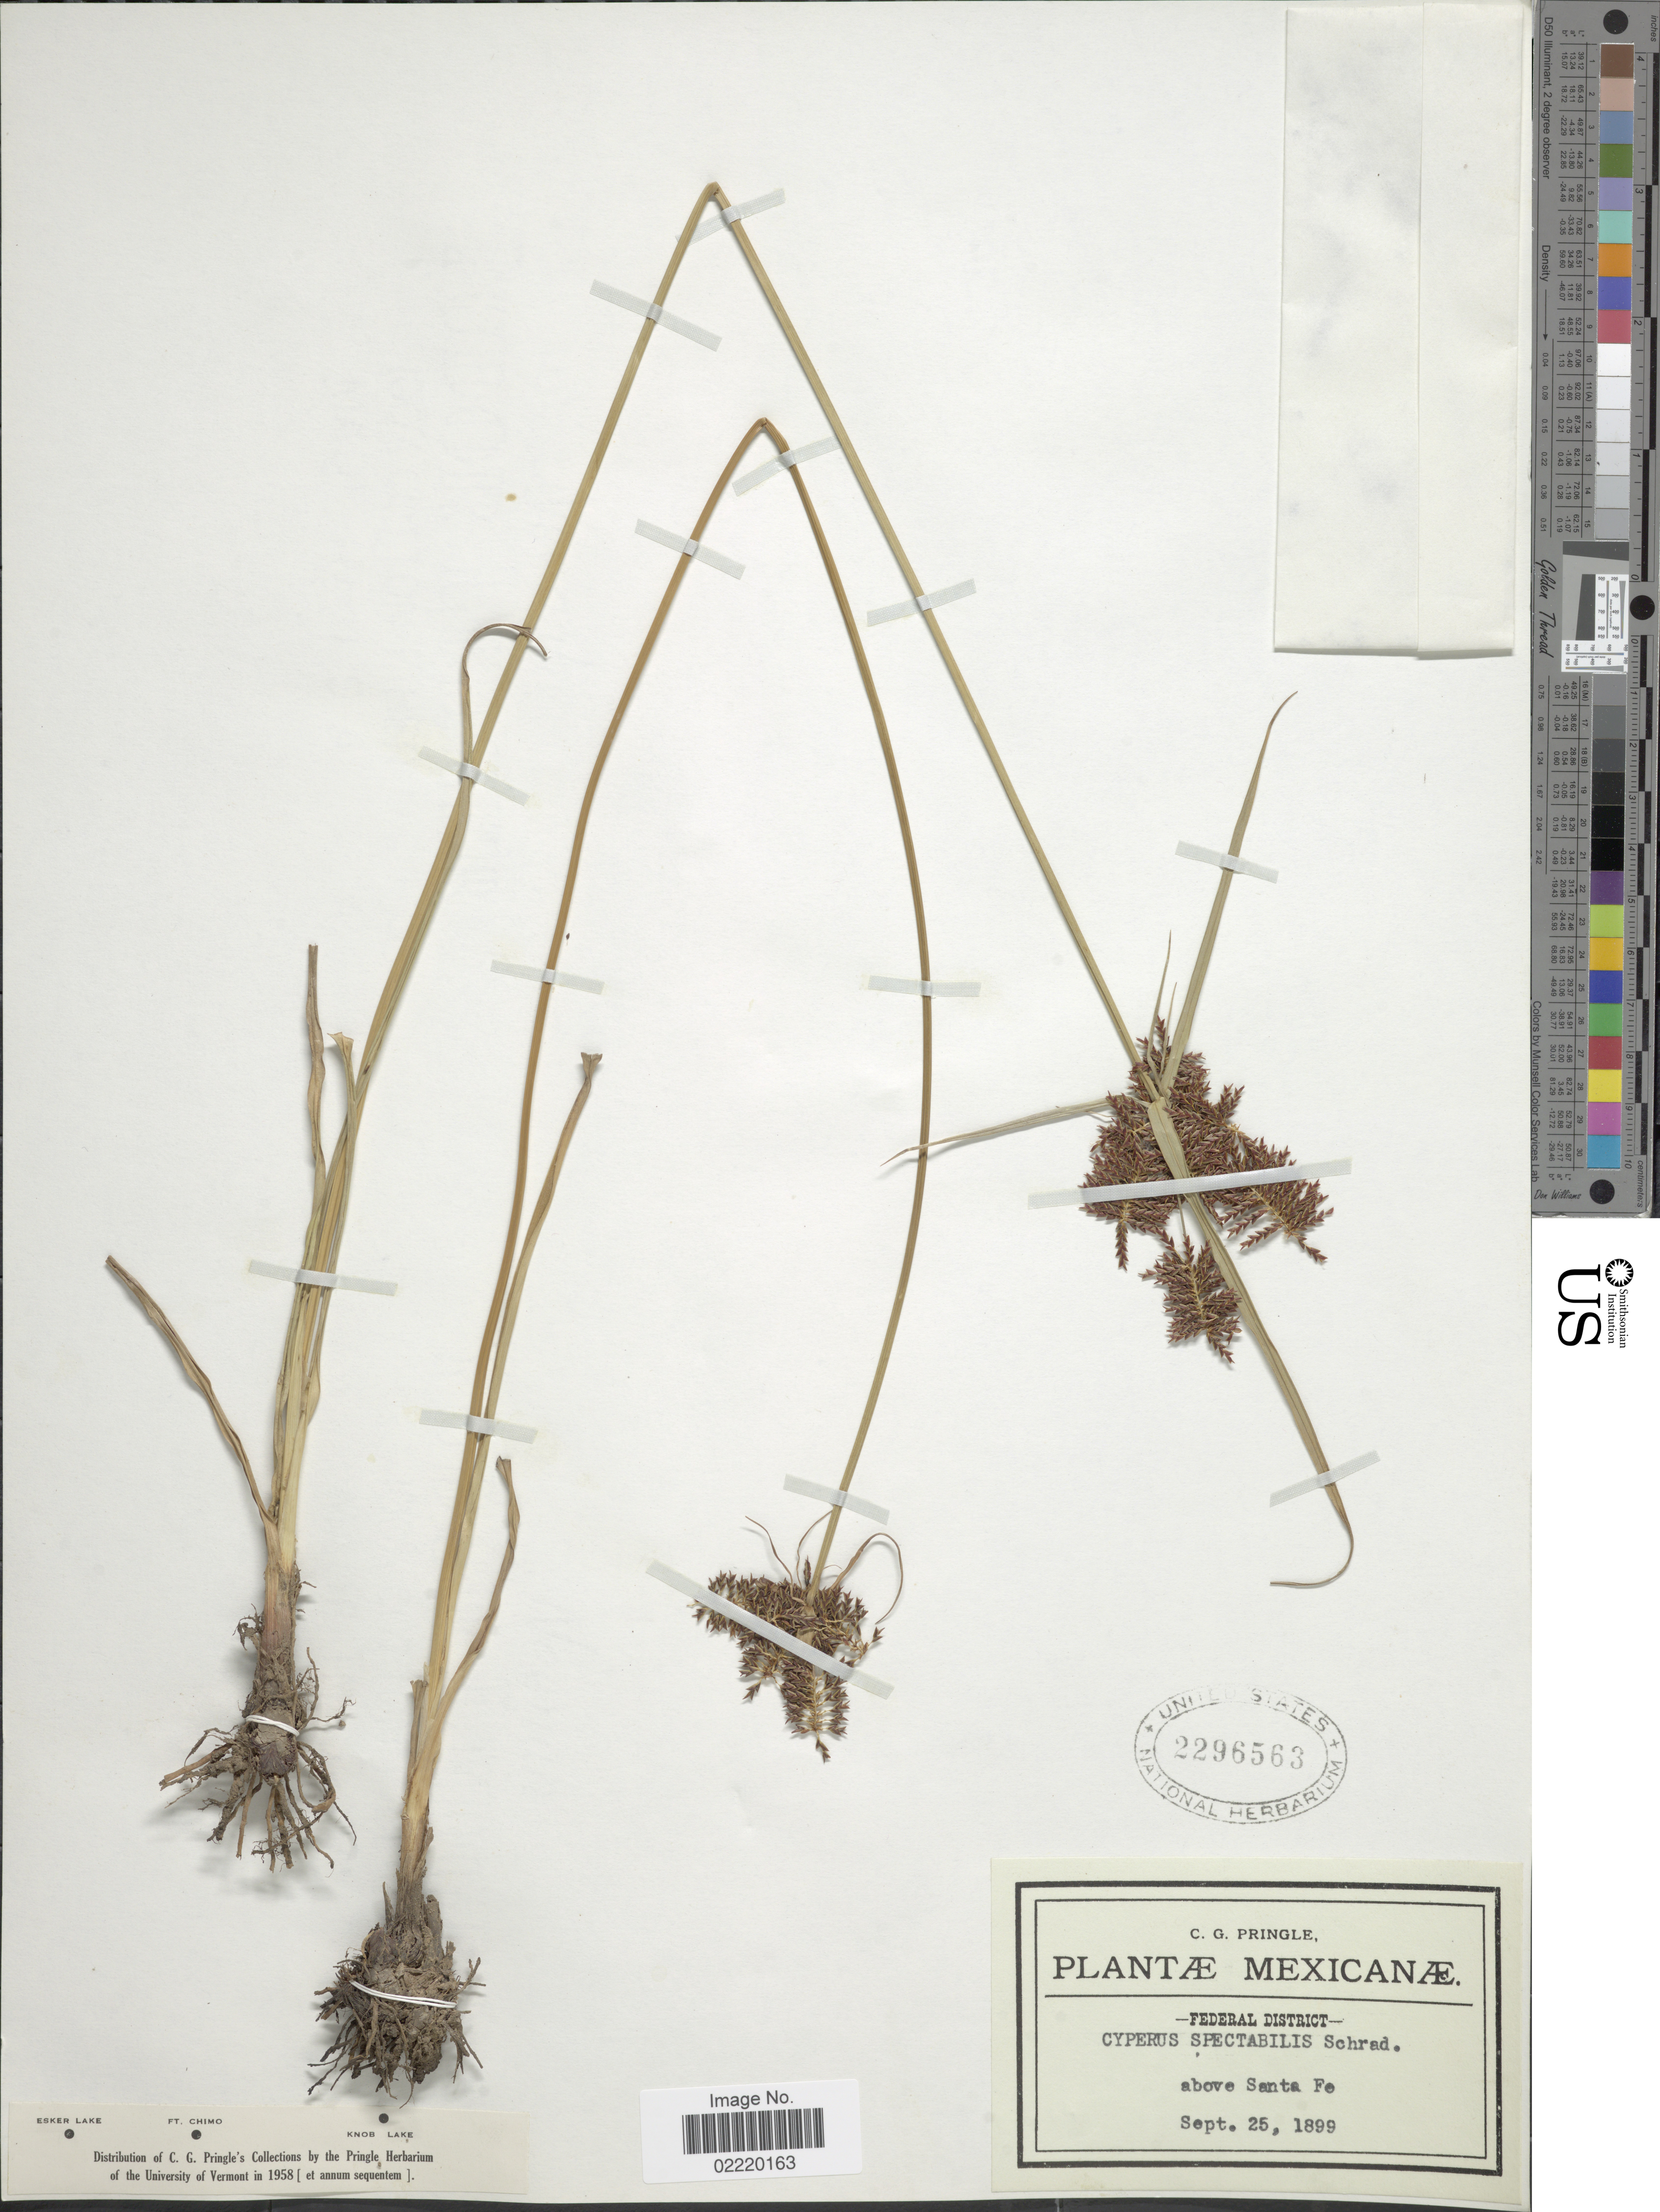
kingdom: Plantae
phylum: Tracheophyta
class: Liliopsida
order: Poales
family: Cyperaceae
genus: Cyperus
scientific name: Cyperus spectabilis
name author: Link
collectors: C. G. Pringle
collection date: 1899-09-25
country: Mexico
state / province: Distrito Federal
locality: Above Santa Fe.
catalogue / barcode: US 2296563